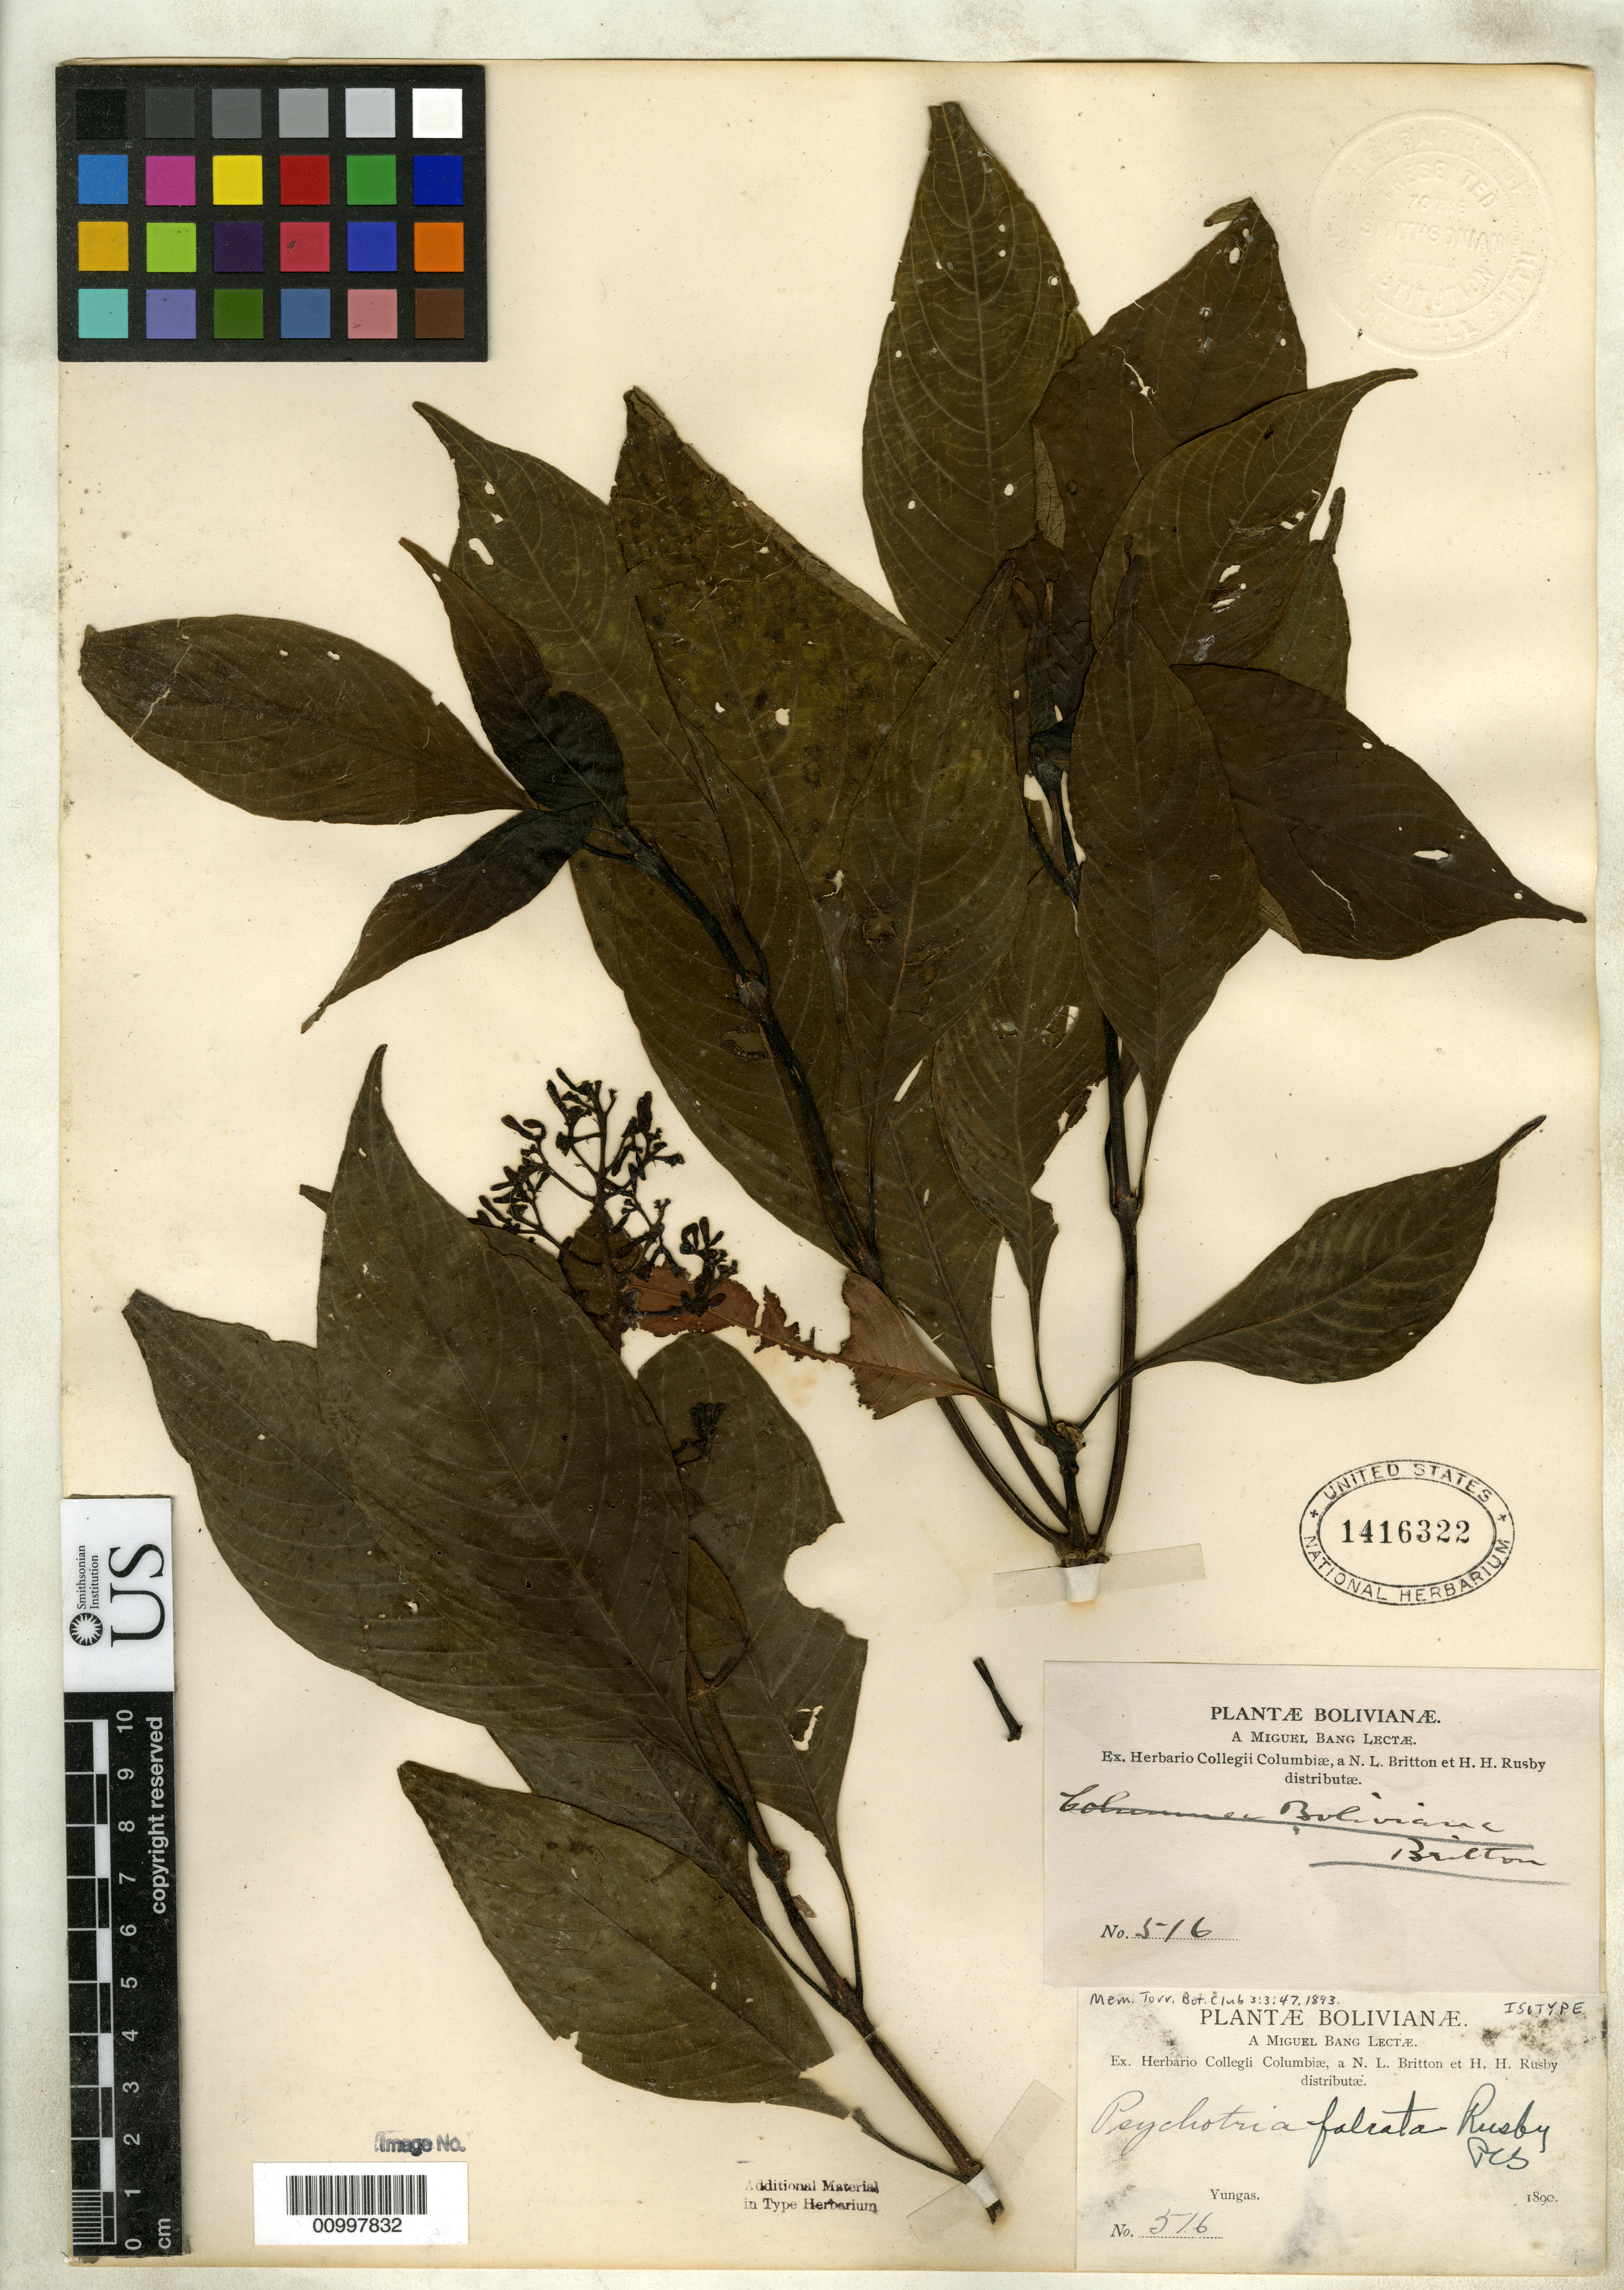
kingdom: Plantae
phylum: Tracheophyta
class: Magnoliopsida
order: Gentianales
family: Rubiaceae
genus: Psychotria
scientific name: Psychotria falcata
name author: Rusby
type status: Isotype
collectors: M. Bang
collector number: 516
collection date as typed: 1890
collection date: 1890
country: Bolivia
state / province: La Paz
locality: Yungas.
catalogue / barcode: US 1416322